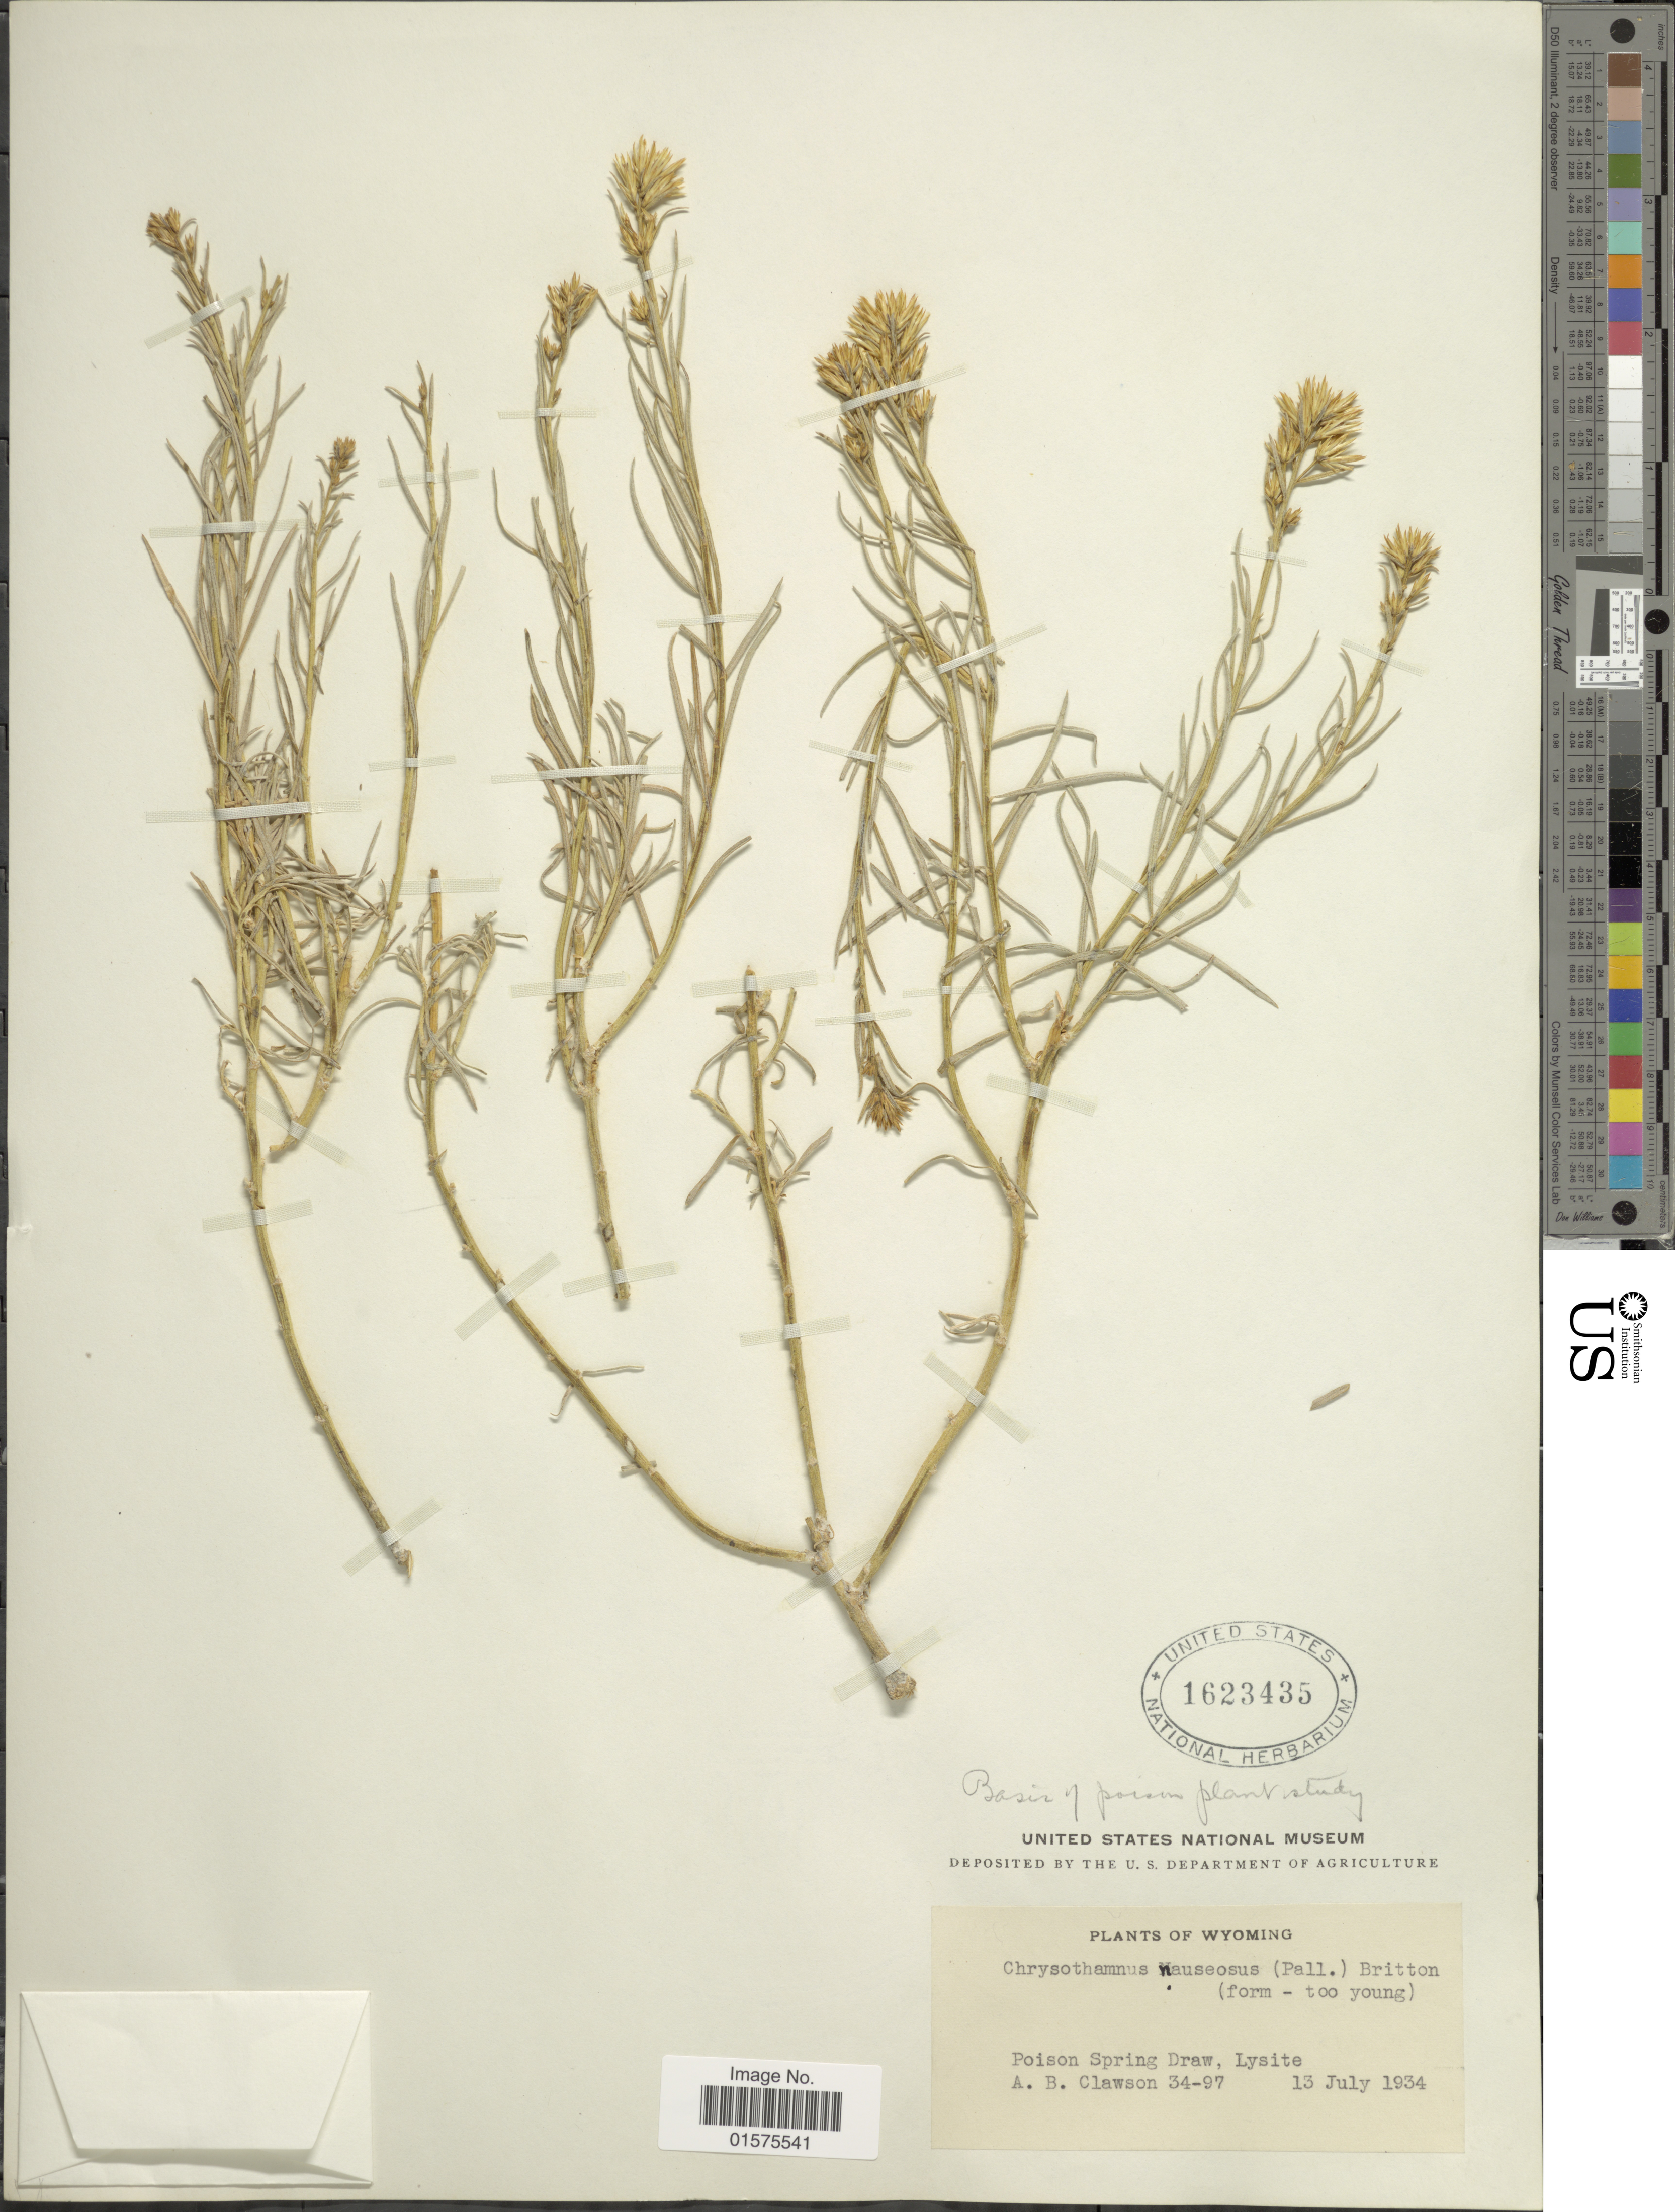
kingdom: Plantae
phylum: Tracheophyta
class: Magnoliopsida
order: Asterales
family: Asteraceae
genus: Ericameria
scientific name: Ericameria nauseosa var. nauseosa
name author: (Pall. ex Pursh) G.L. Nesom & G.I. Baird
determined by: Urbatsch, Lowell E., Curator (LSU), Louisiana State University (UNITED STATES)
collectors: A. Clawson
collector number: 34-97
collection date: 1934-07-13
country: United States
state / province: Wyoming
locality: Poison Spring Draw, Lysite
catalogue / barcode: US 1623435